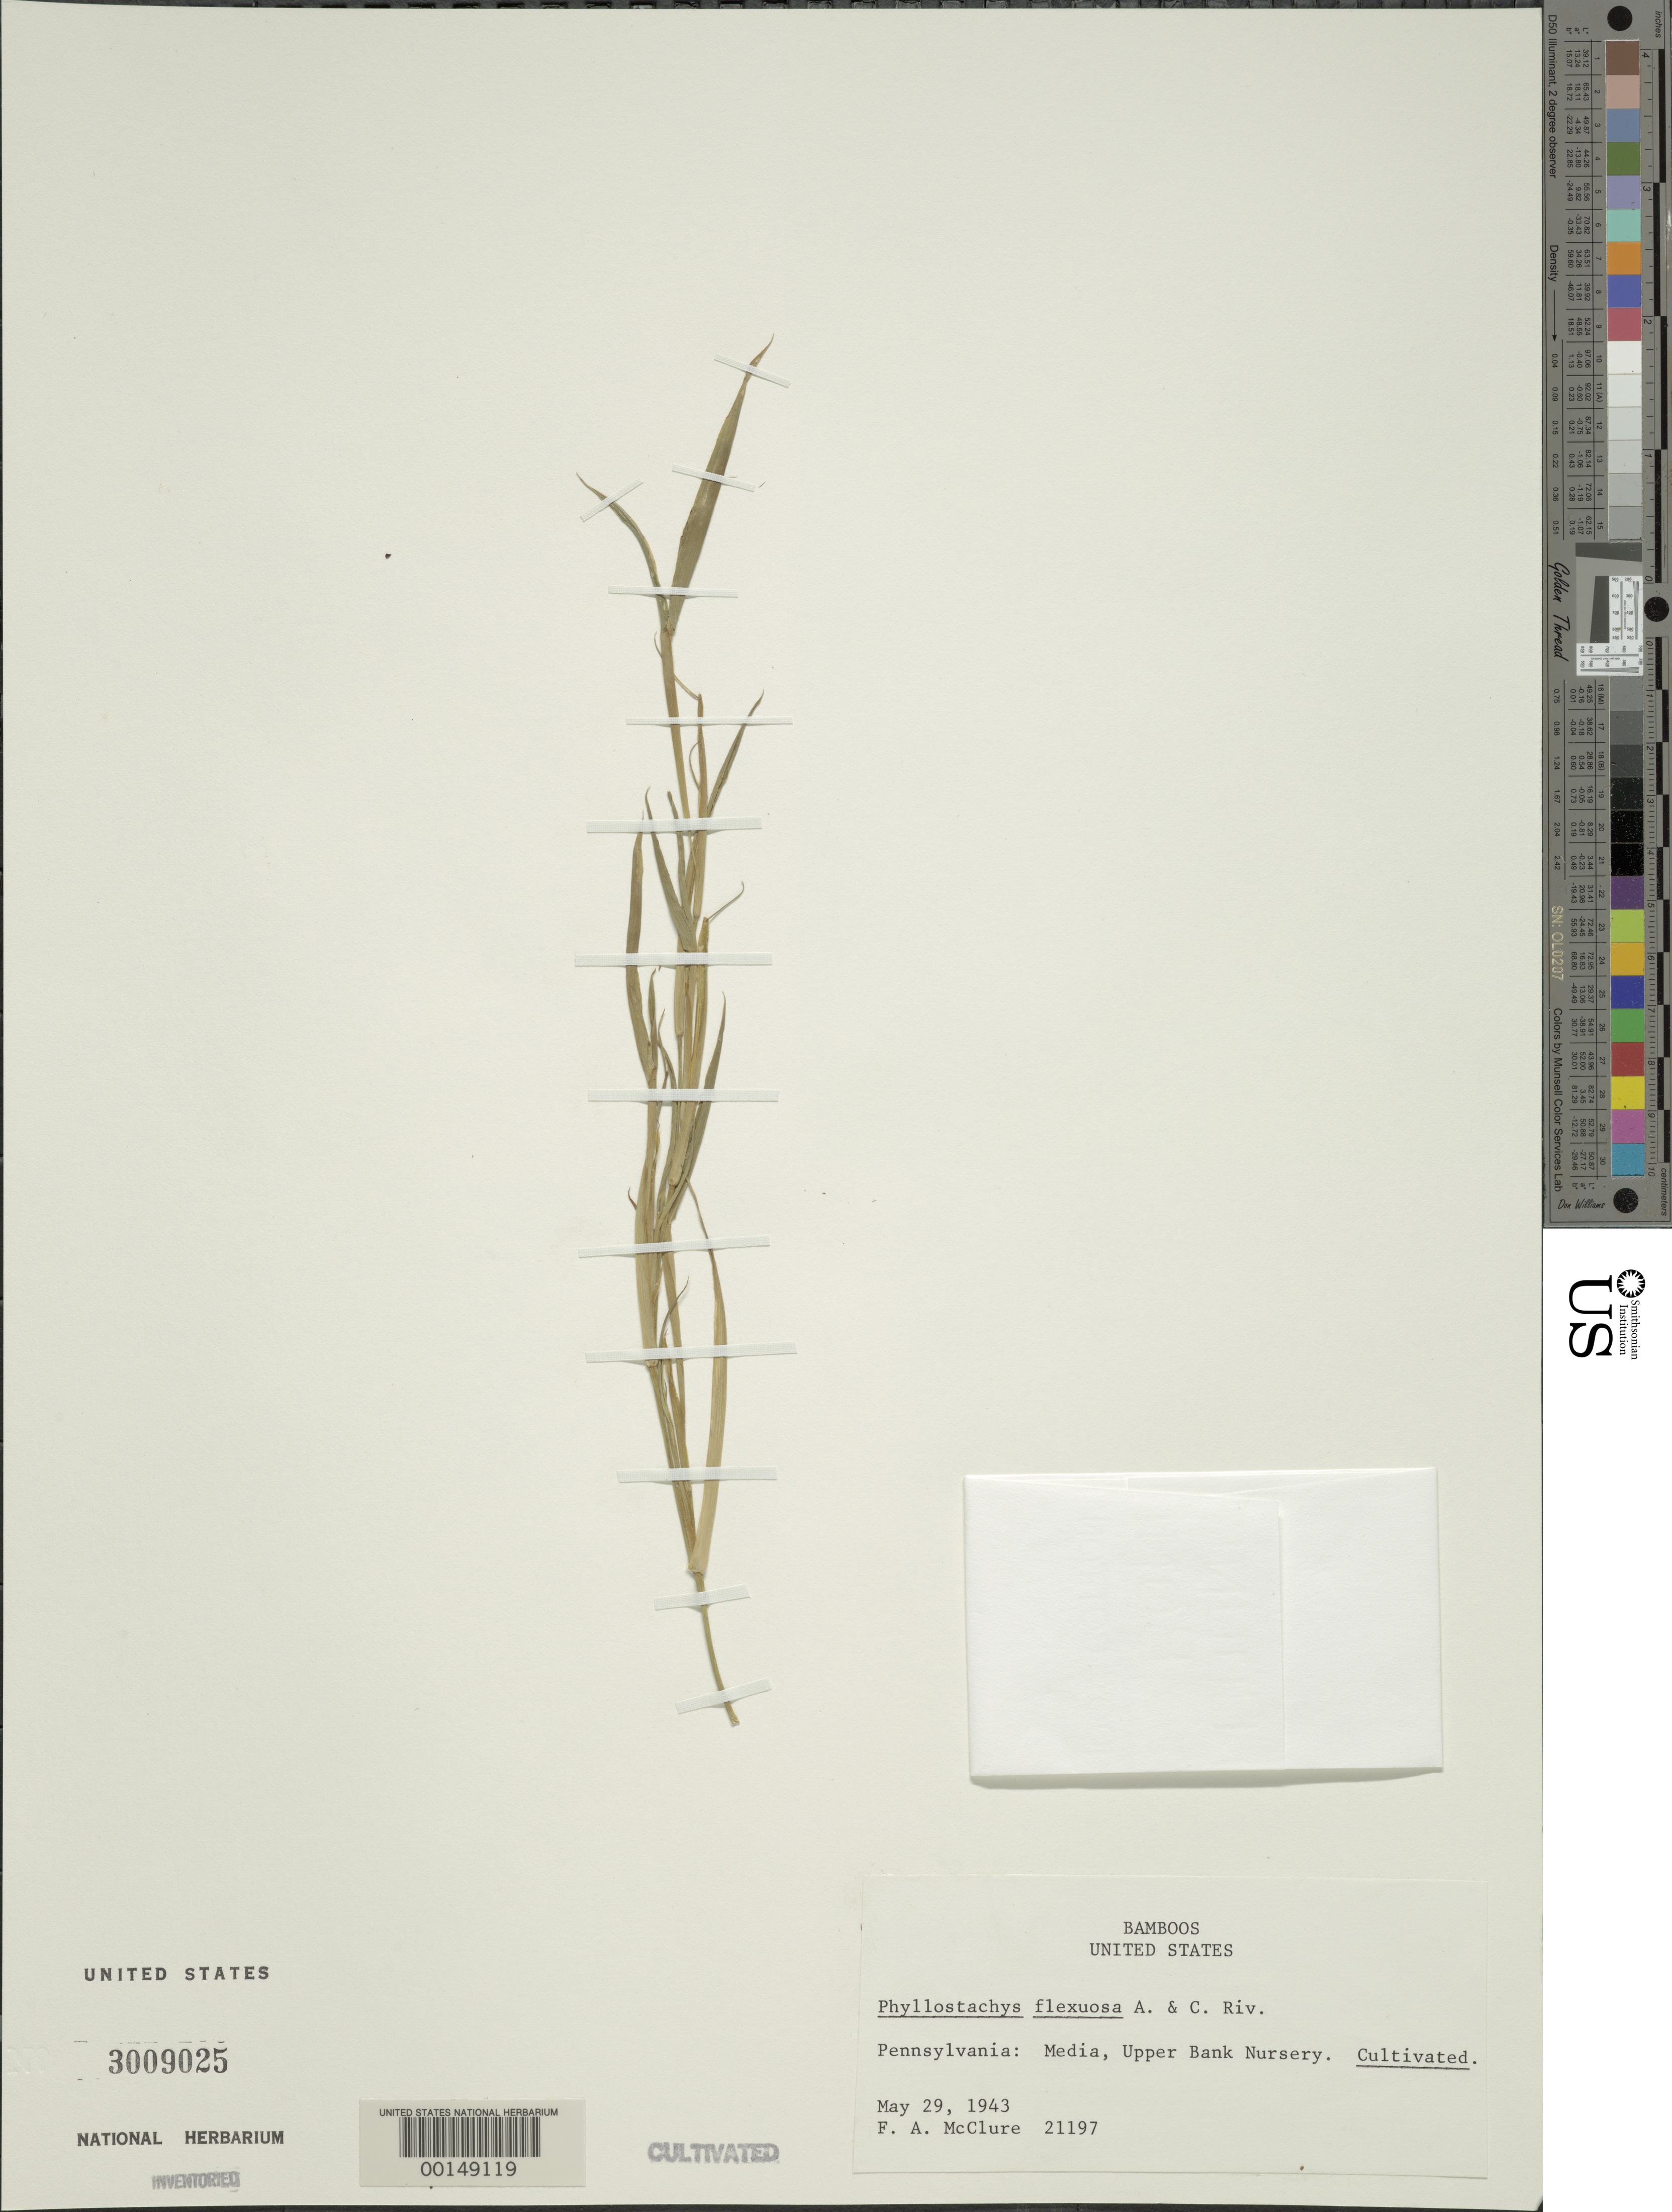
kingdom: Plantae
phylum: Tracheophyta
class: Liliopsida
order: Poales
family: Poaceae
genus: Phyllostachys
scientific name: Phyllostachys flexuosa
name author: Rivière & C. Rivière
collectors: F. A. McClure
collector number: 21197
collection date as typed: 29 May 1943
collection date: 1943-05-29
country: United States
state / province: Pennsylvania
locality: Media, upper bank nursery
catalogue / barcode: US 3009025